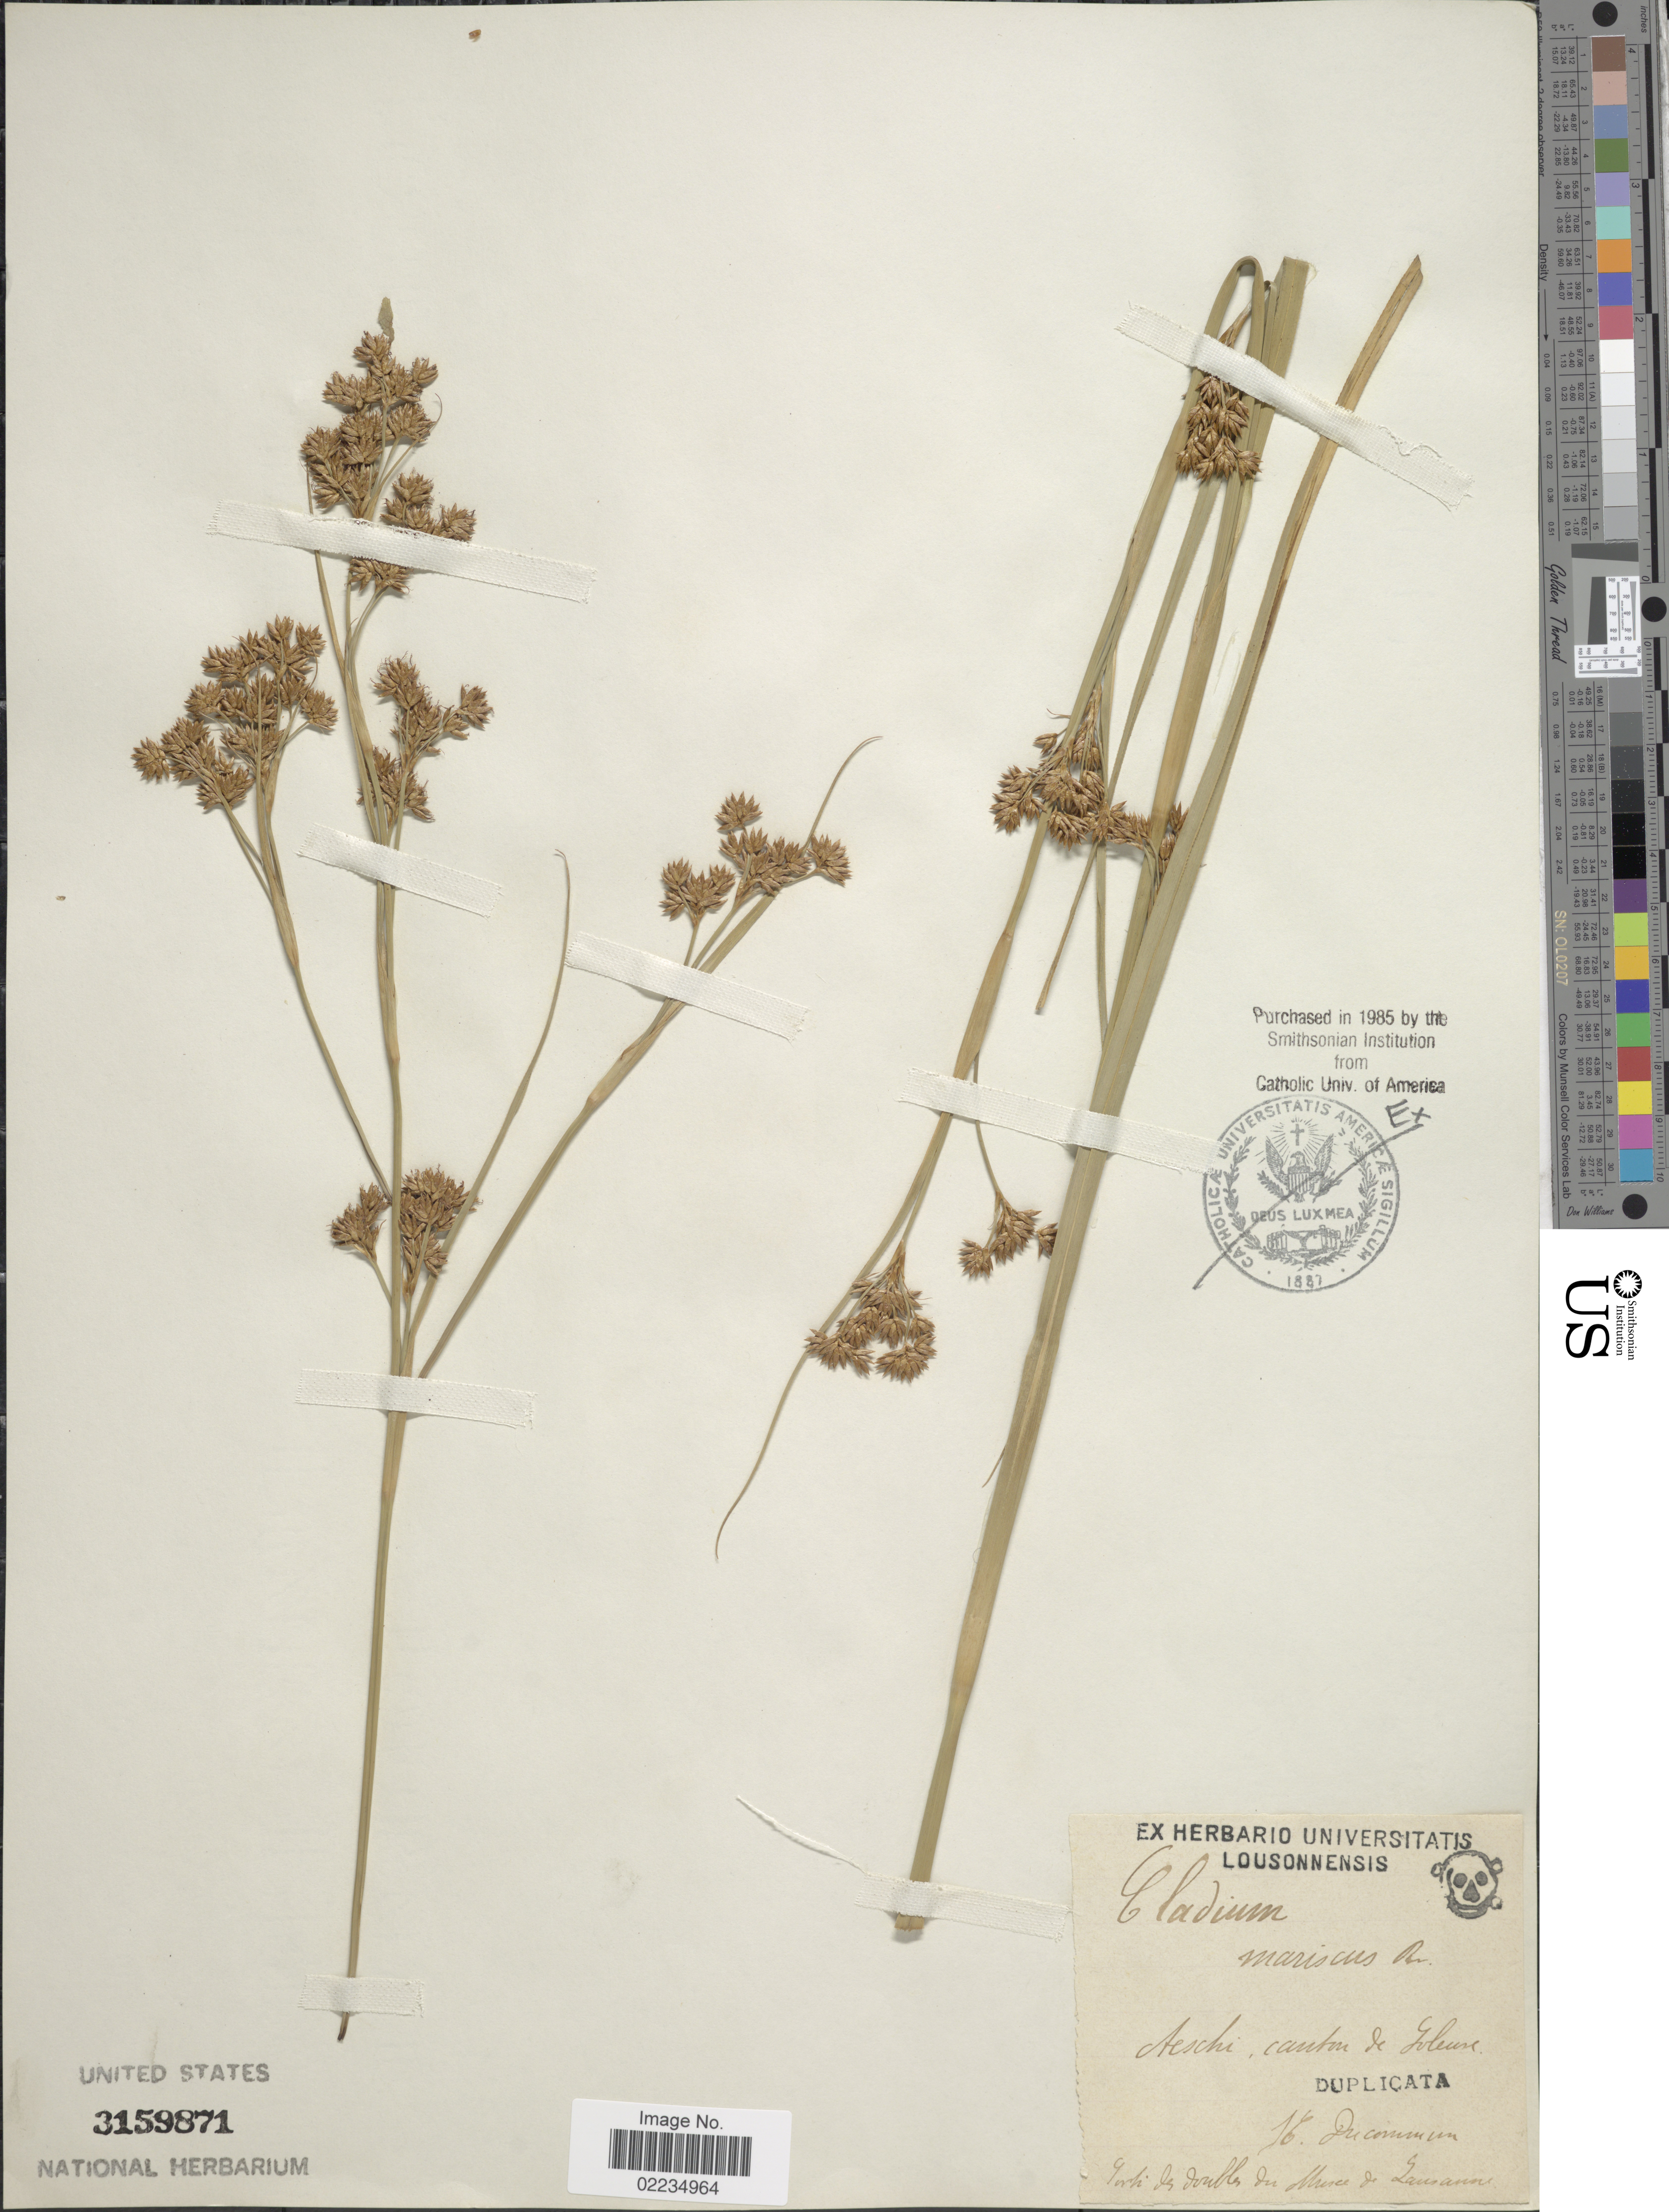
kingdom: Plantae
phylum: Tracheophyta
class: Liliopsida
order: Poales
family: Cyperaceae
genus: Cladium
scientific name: Cladium mariscus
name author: (L.) Pohl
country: Switzerland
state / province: Solothurn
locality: Aeschi, canton de Goelnse.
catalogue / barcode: US 3159871